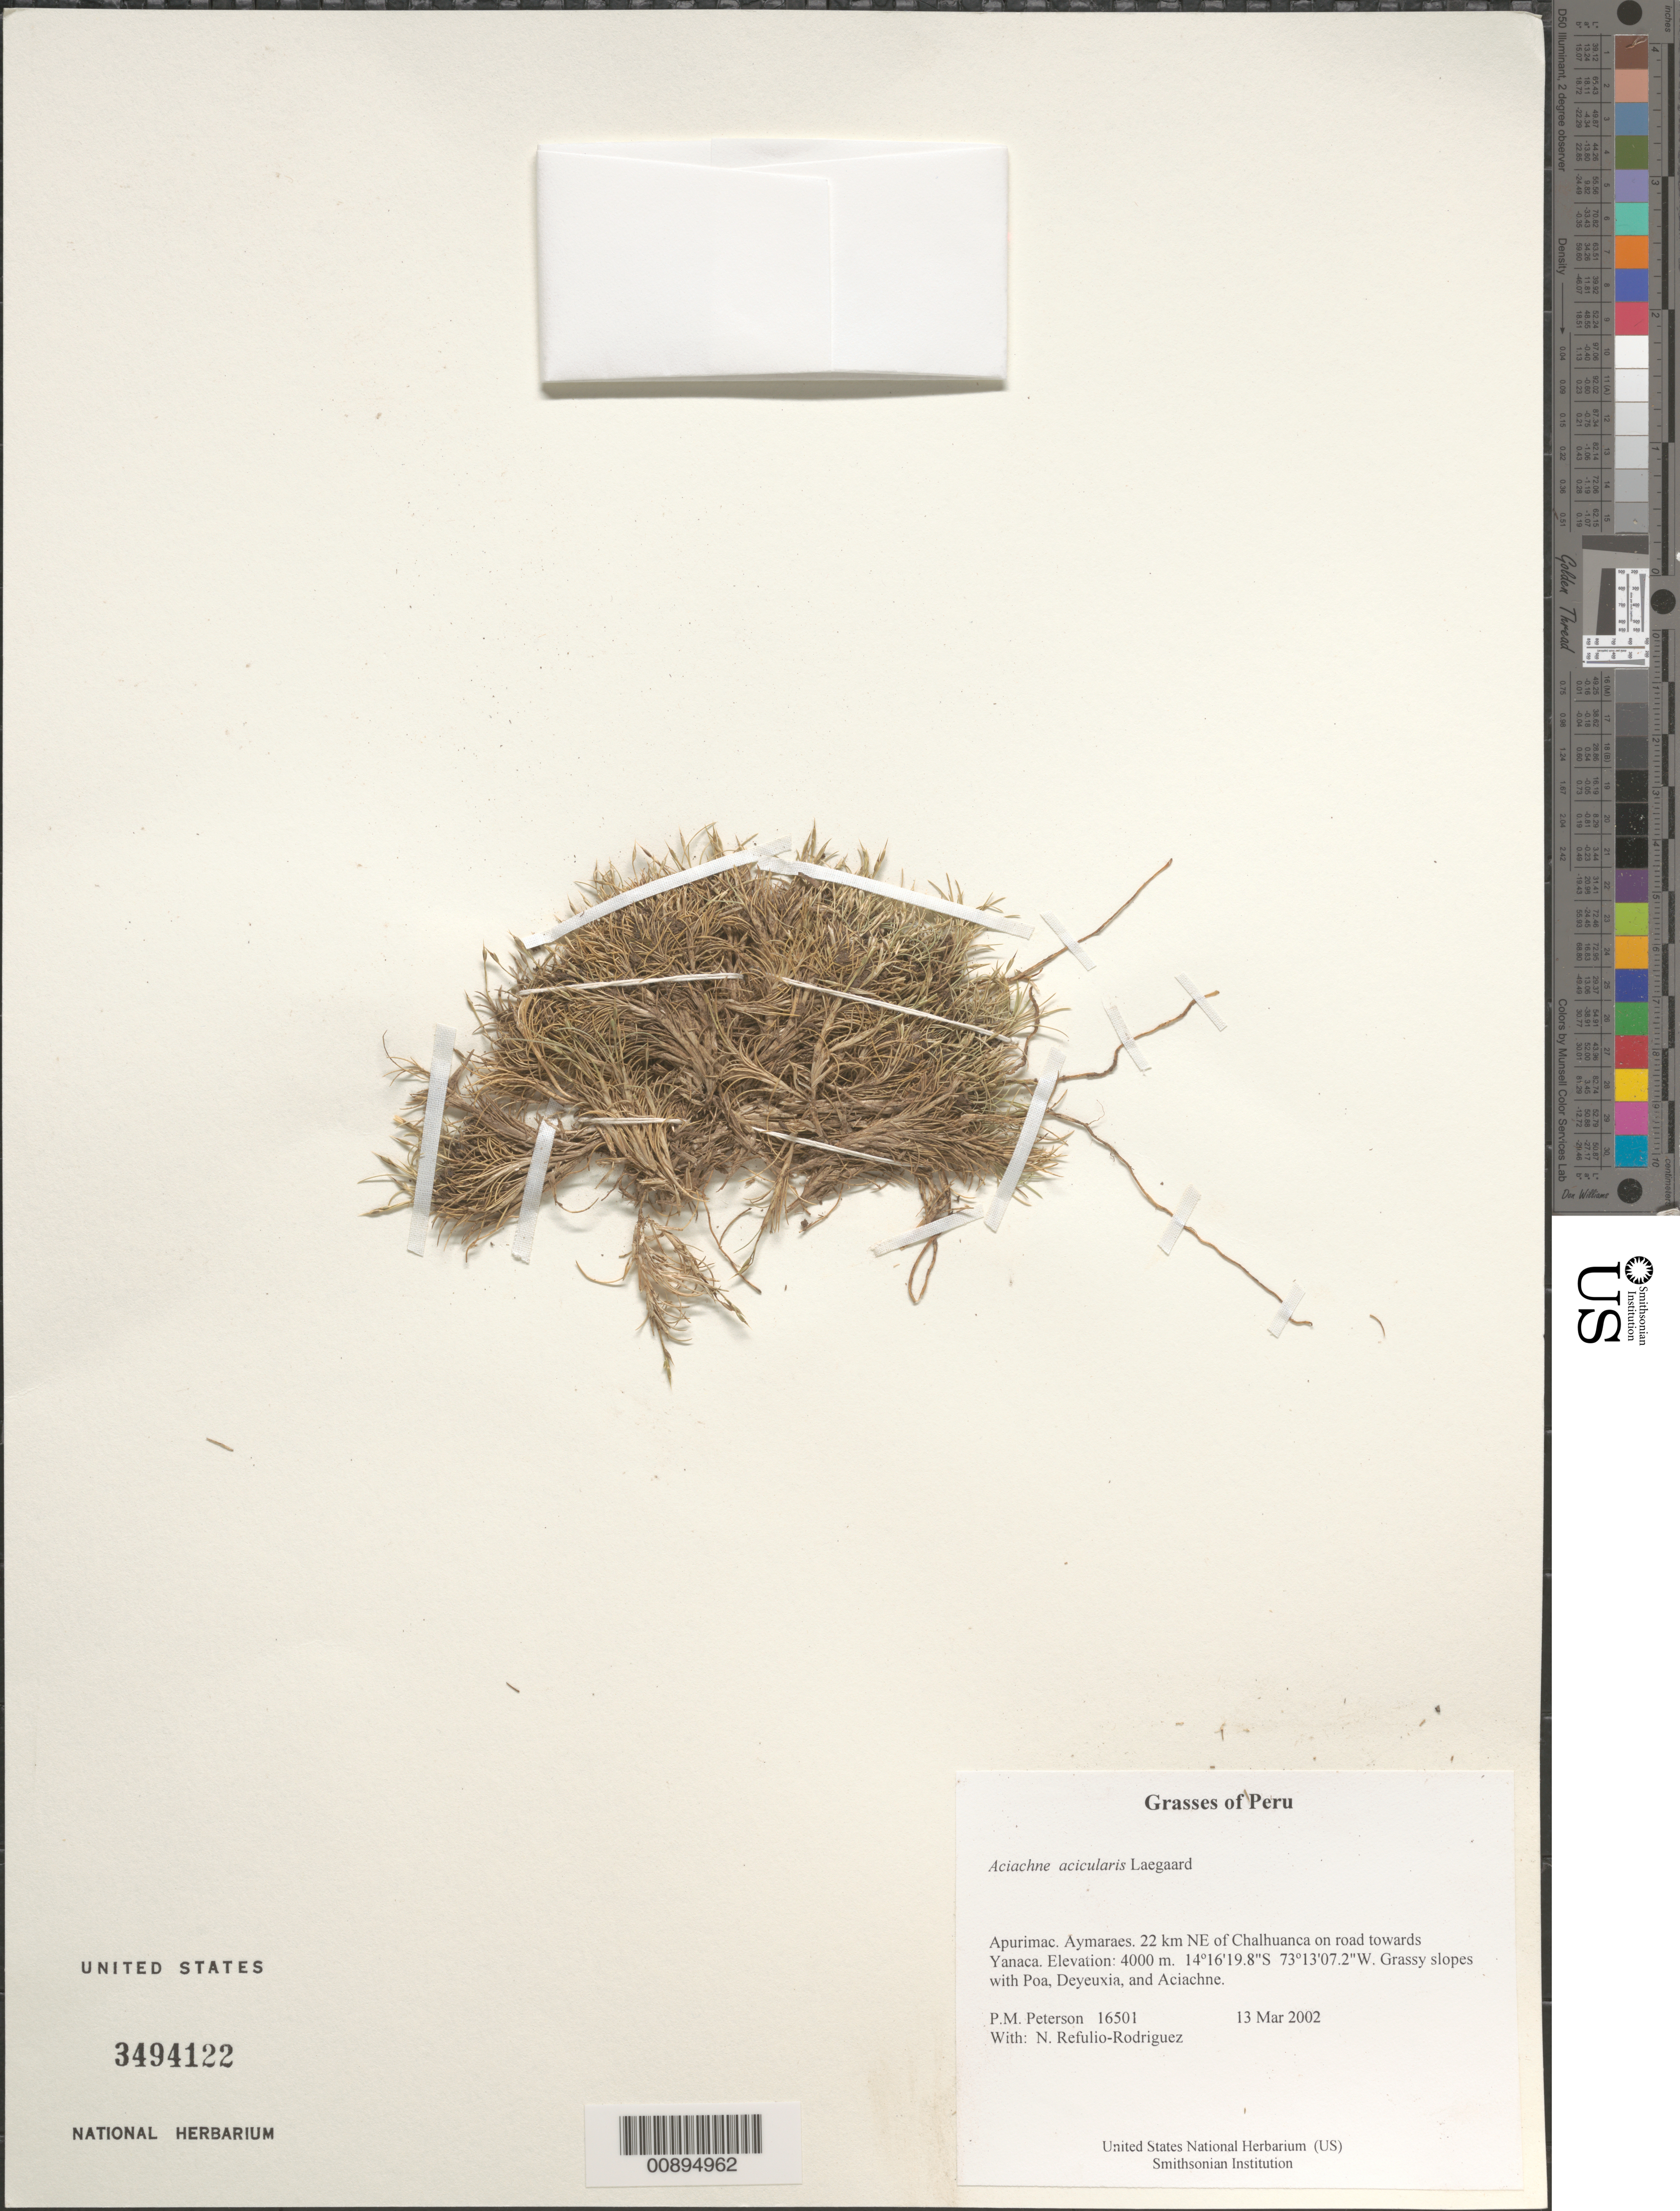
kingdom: Plantae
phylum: Tracheophyta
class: Liliopsida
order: Poales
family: Poaceae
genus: Aciachne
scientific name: Aciachne acicularis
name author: Lægaard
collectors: P. M. Peterson & N. Refulio-Rodríguez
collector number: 16501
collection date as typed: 13 Mar 2002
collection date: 2002-03-13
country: Peru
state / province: Apurímac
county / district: Aymaraes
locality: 22 km NE of Chalhuanca on road towards Yanaca.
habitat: Grassy slopes with ~Poa, Deyeuxia, and Aciachne~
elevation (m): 4000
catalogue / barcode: US 3494122